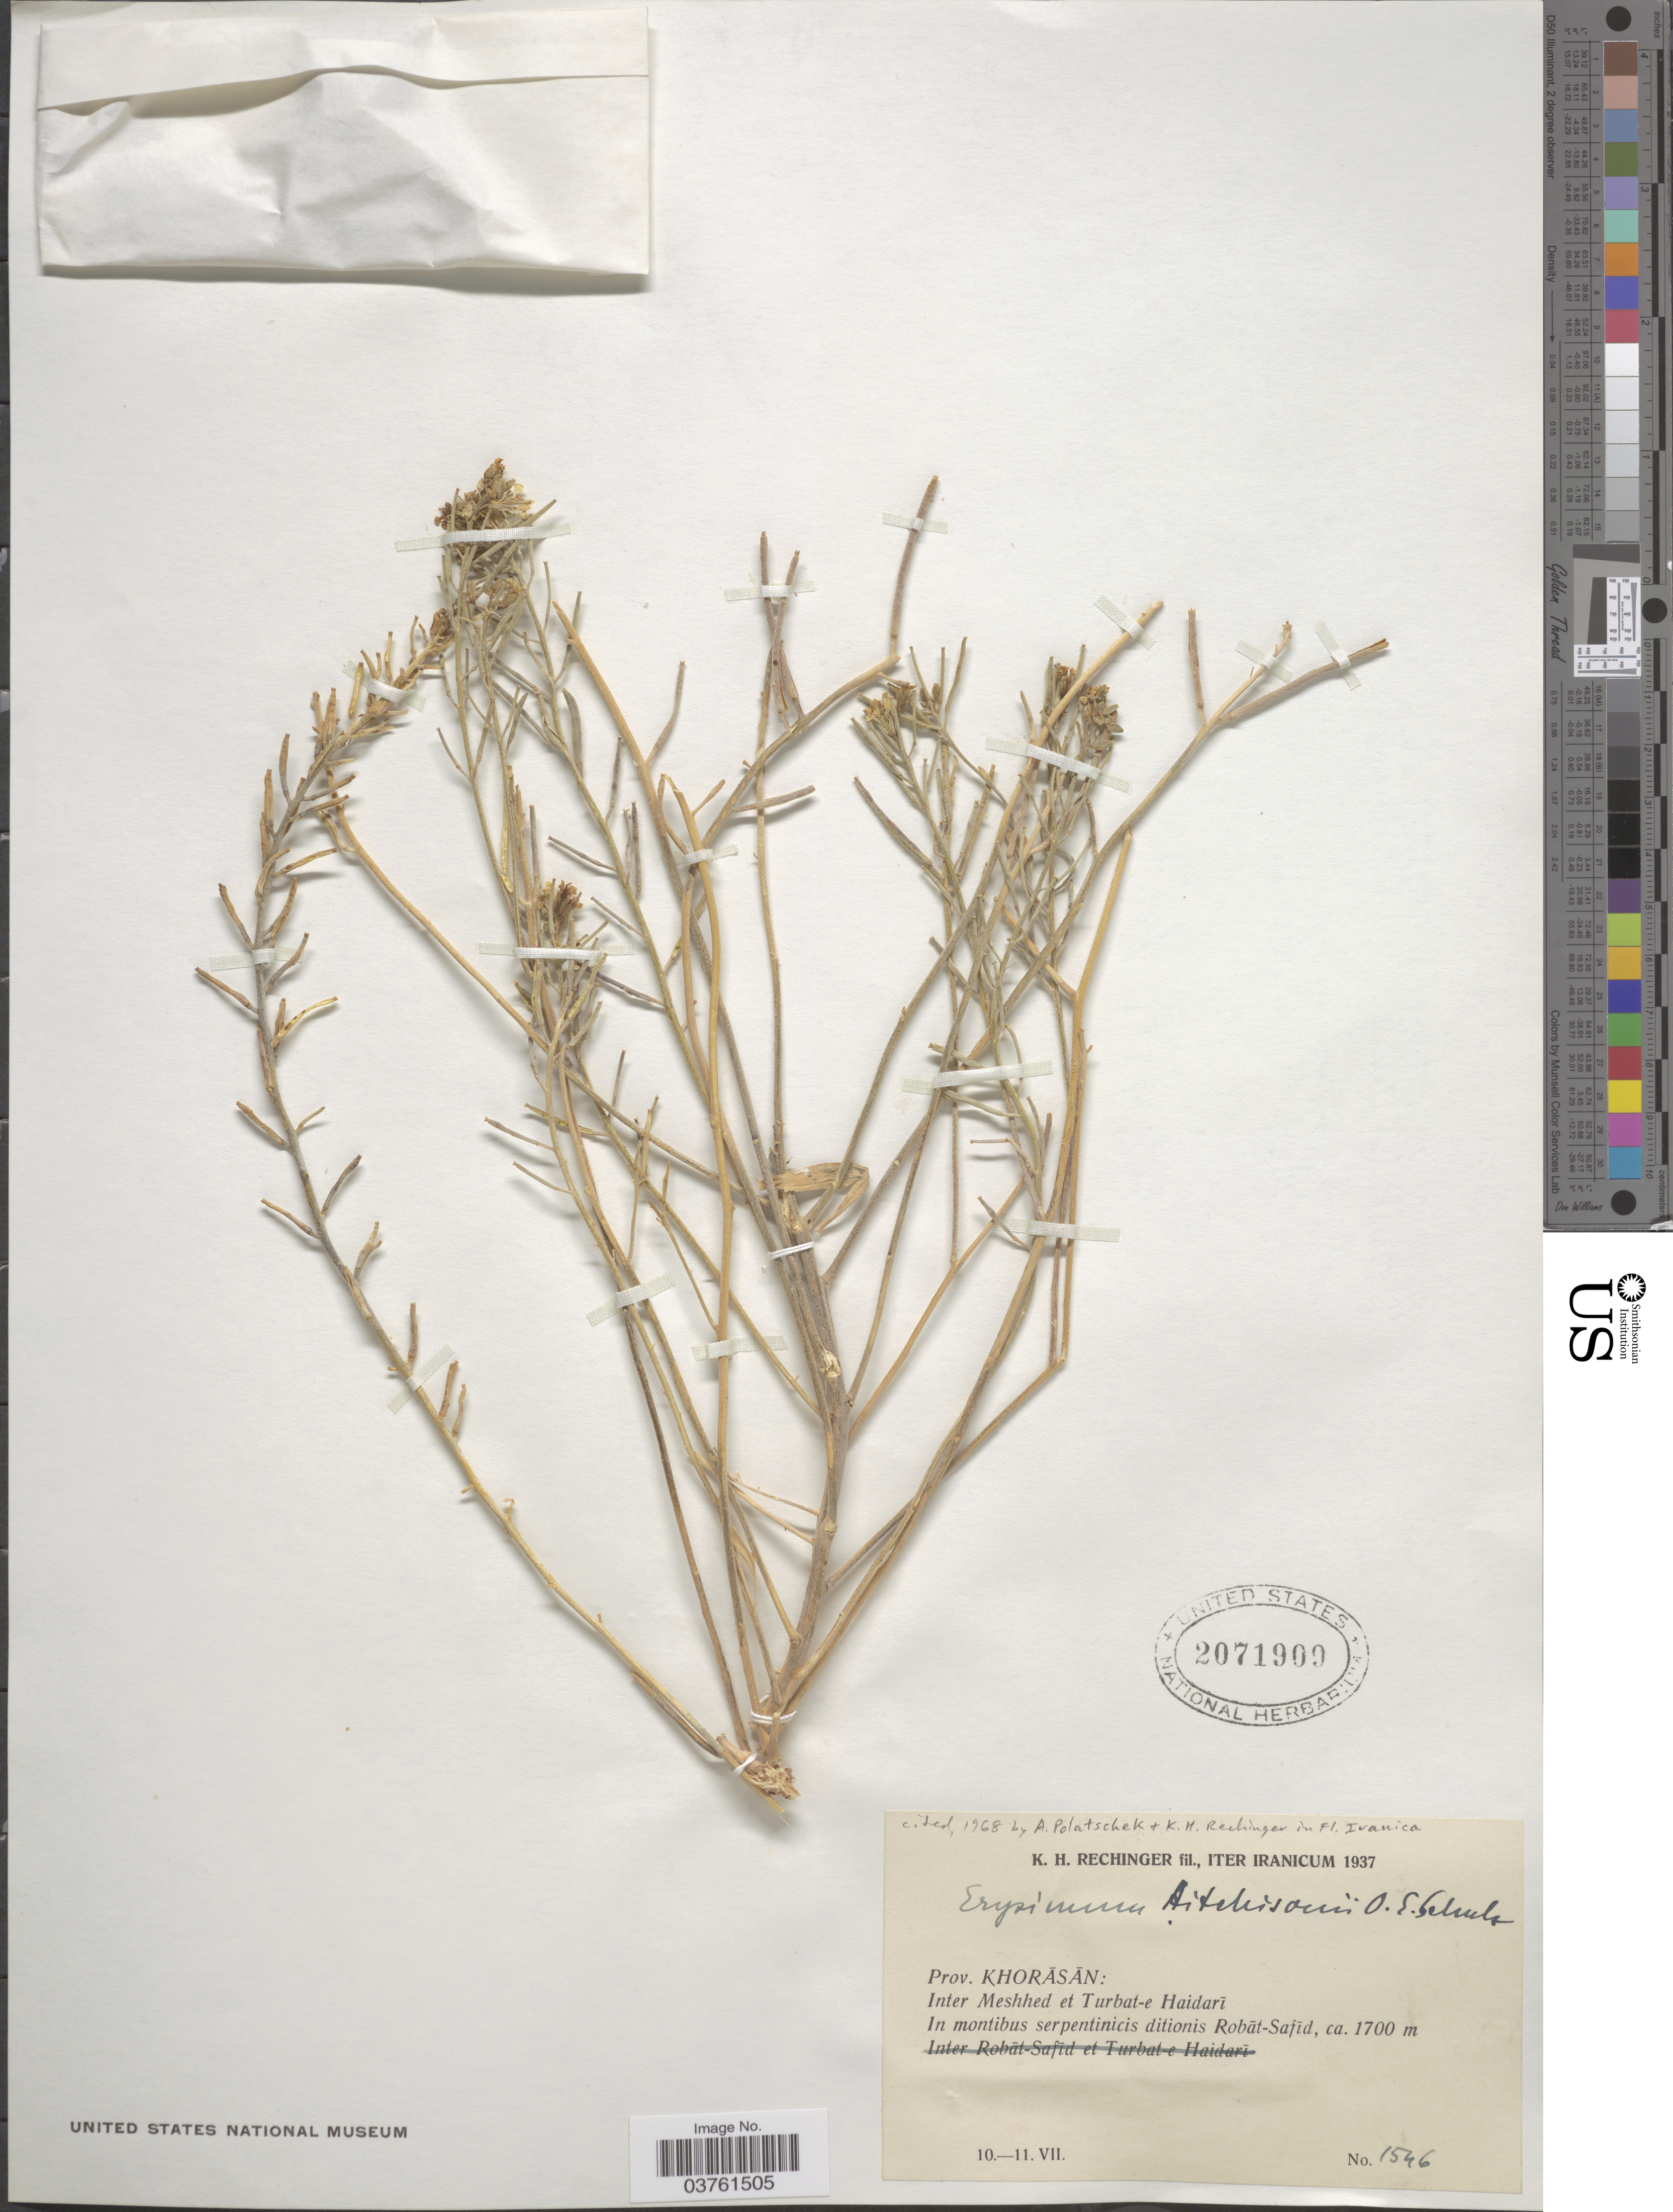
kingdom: Plantae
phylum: Tracheophyta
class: Magnoliopsida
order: Brassicales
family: Brassicaceae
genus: Erysimum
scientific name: Erysimum aitchisonii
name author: O.E. Schulz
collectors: K. H. Rechinger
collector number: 1546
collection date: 1937-07-10/1937-07-11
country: Iran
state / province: Khorasan [obsolete]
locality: Iter Iranicum. Prov. Khorāsān: Inter Meshhed e Turbat-e Haidarī. In montibus serpentinicis ditionis Robāt-Safīd.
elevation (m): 1700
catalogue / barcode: US 2071909